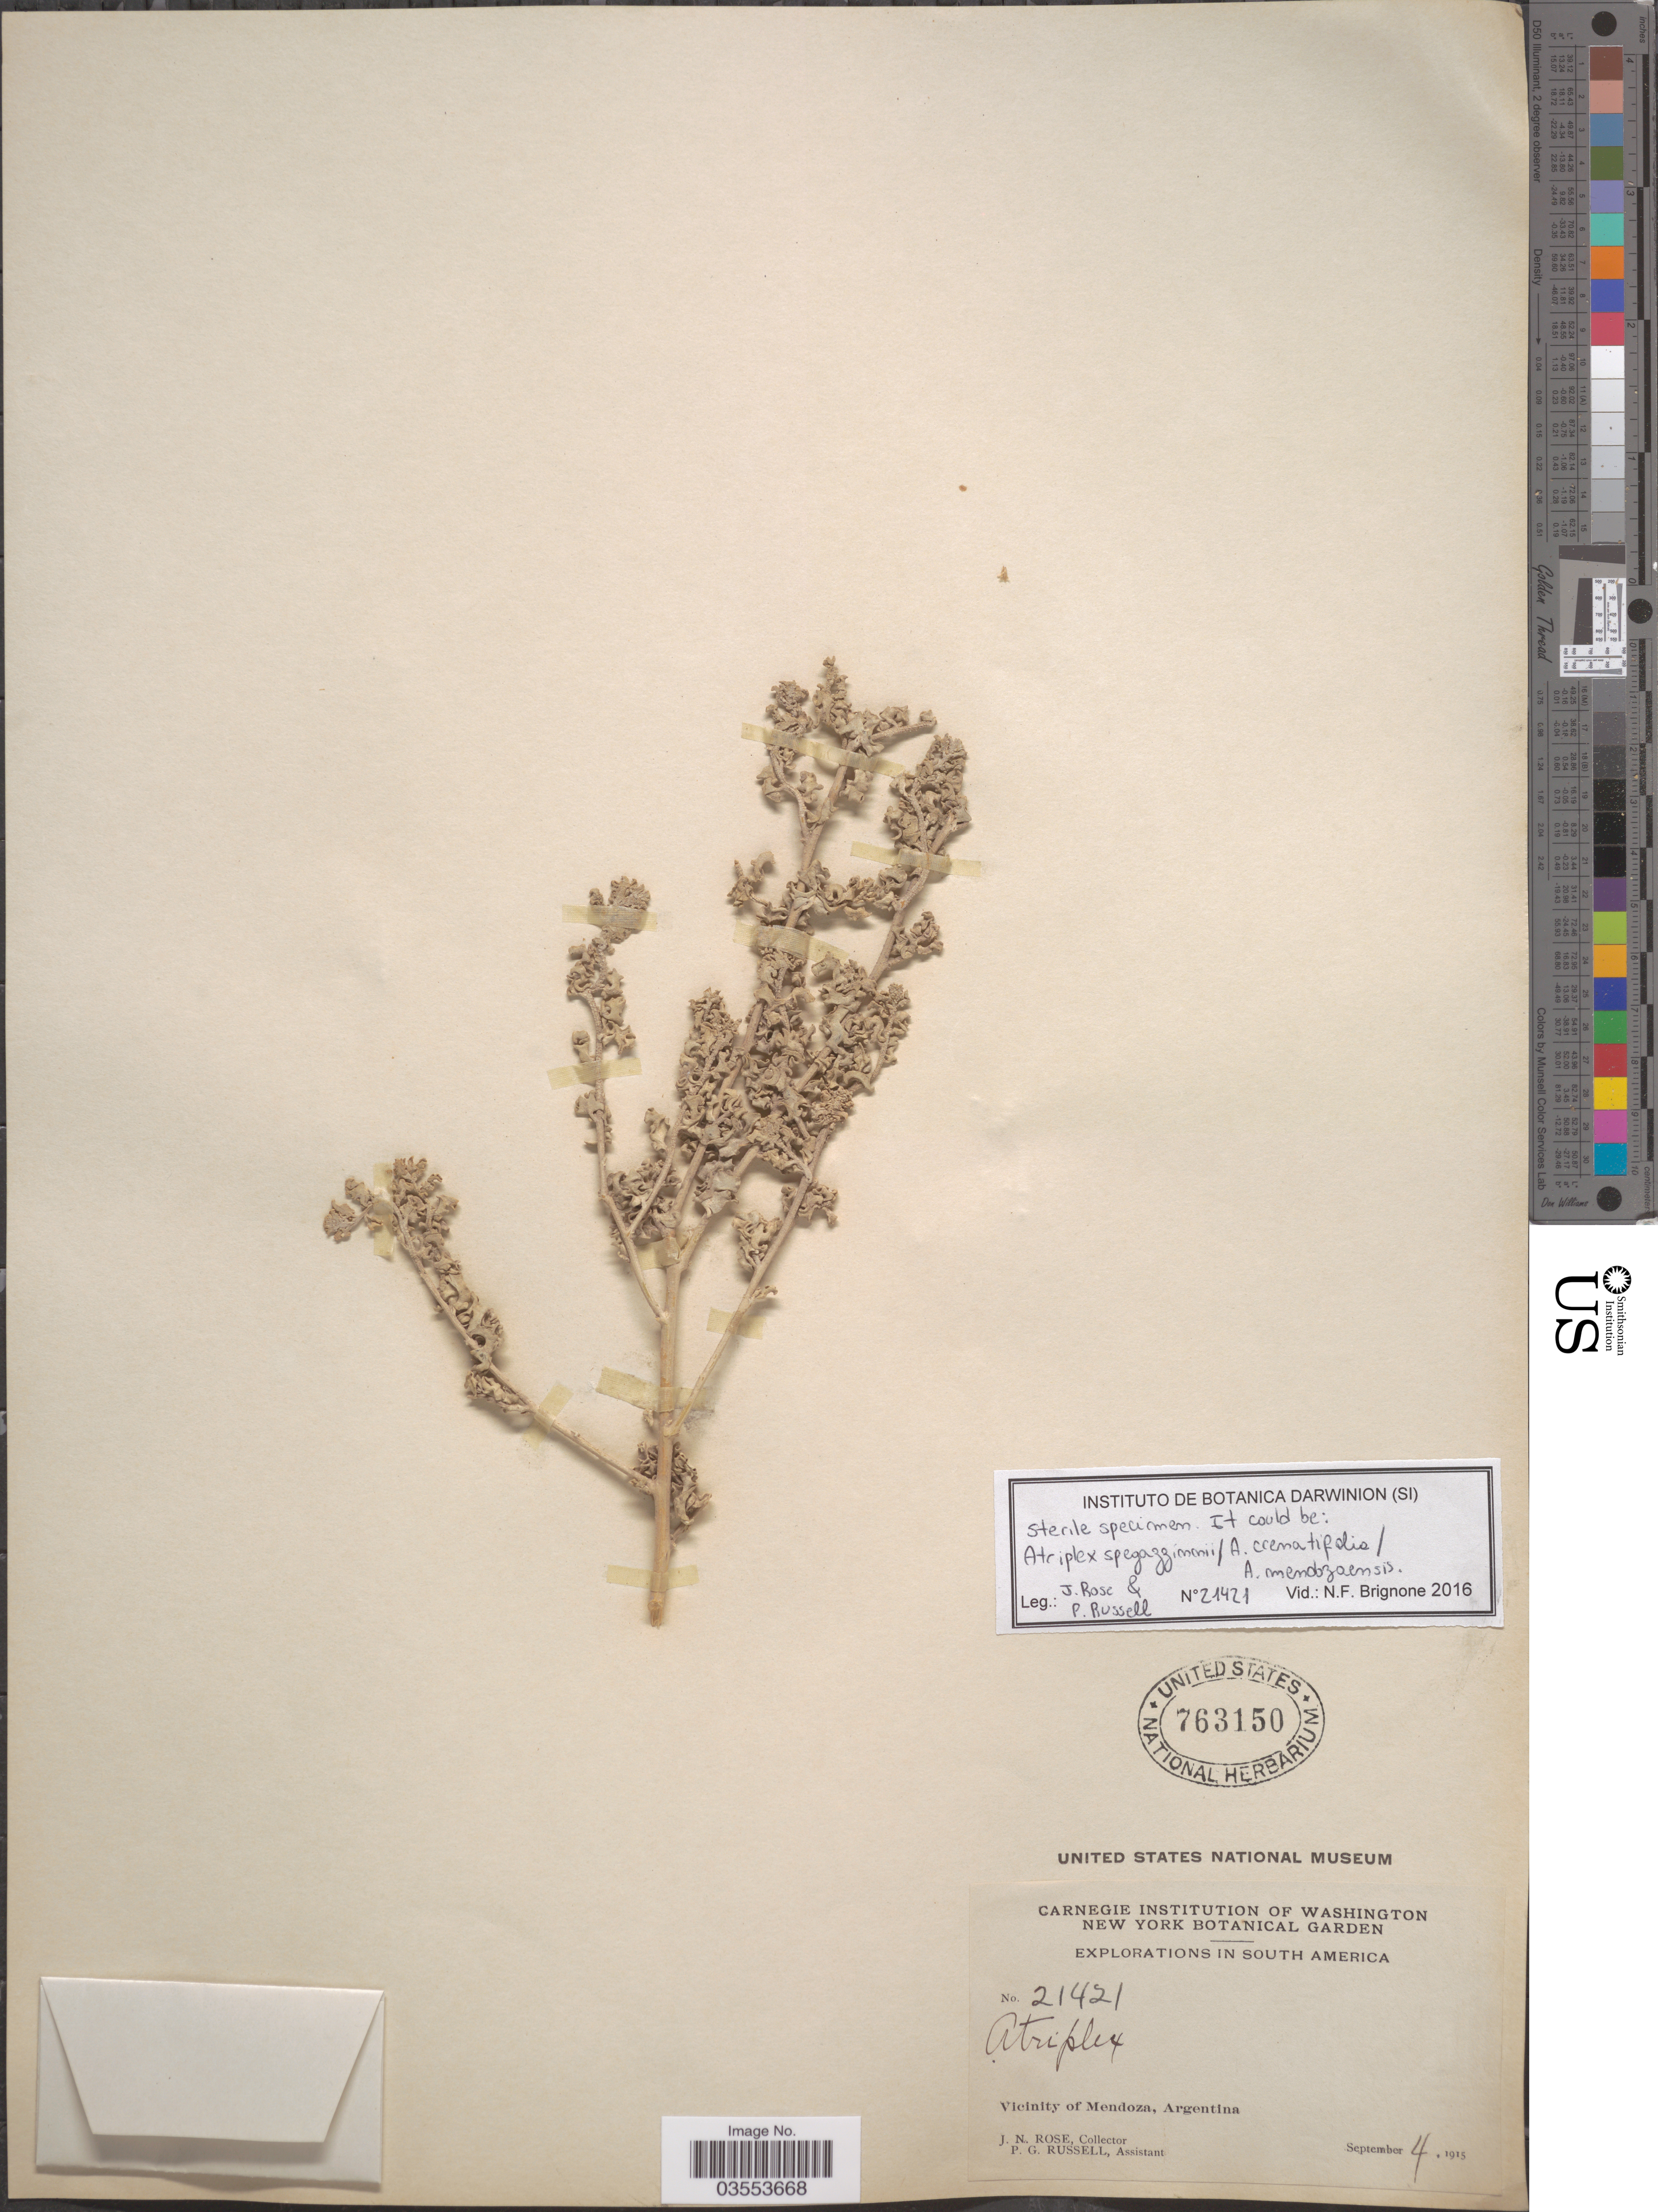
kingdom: Plantae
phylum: Tracheophyta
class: Magnoliopsida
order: Caryophyllales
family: Amaranthaceae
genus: Atriplex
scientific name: Atriplex sp.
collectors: J. N. Rose & P. G. Russell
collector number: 21421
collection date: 1915-09-04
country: Argentina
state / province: Mendoza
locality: Vicinity of Mendoza.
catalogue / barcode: US 763150